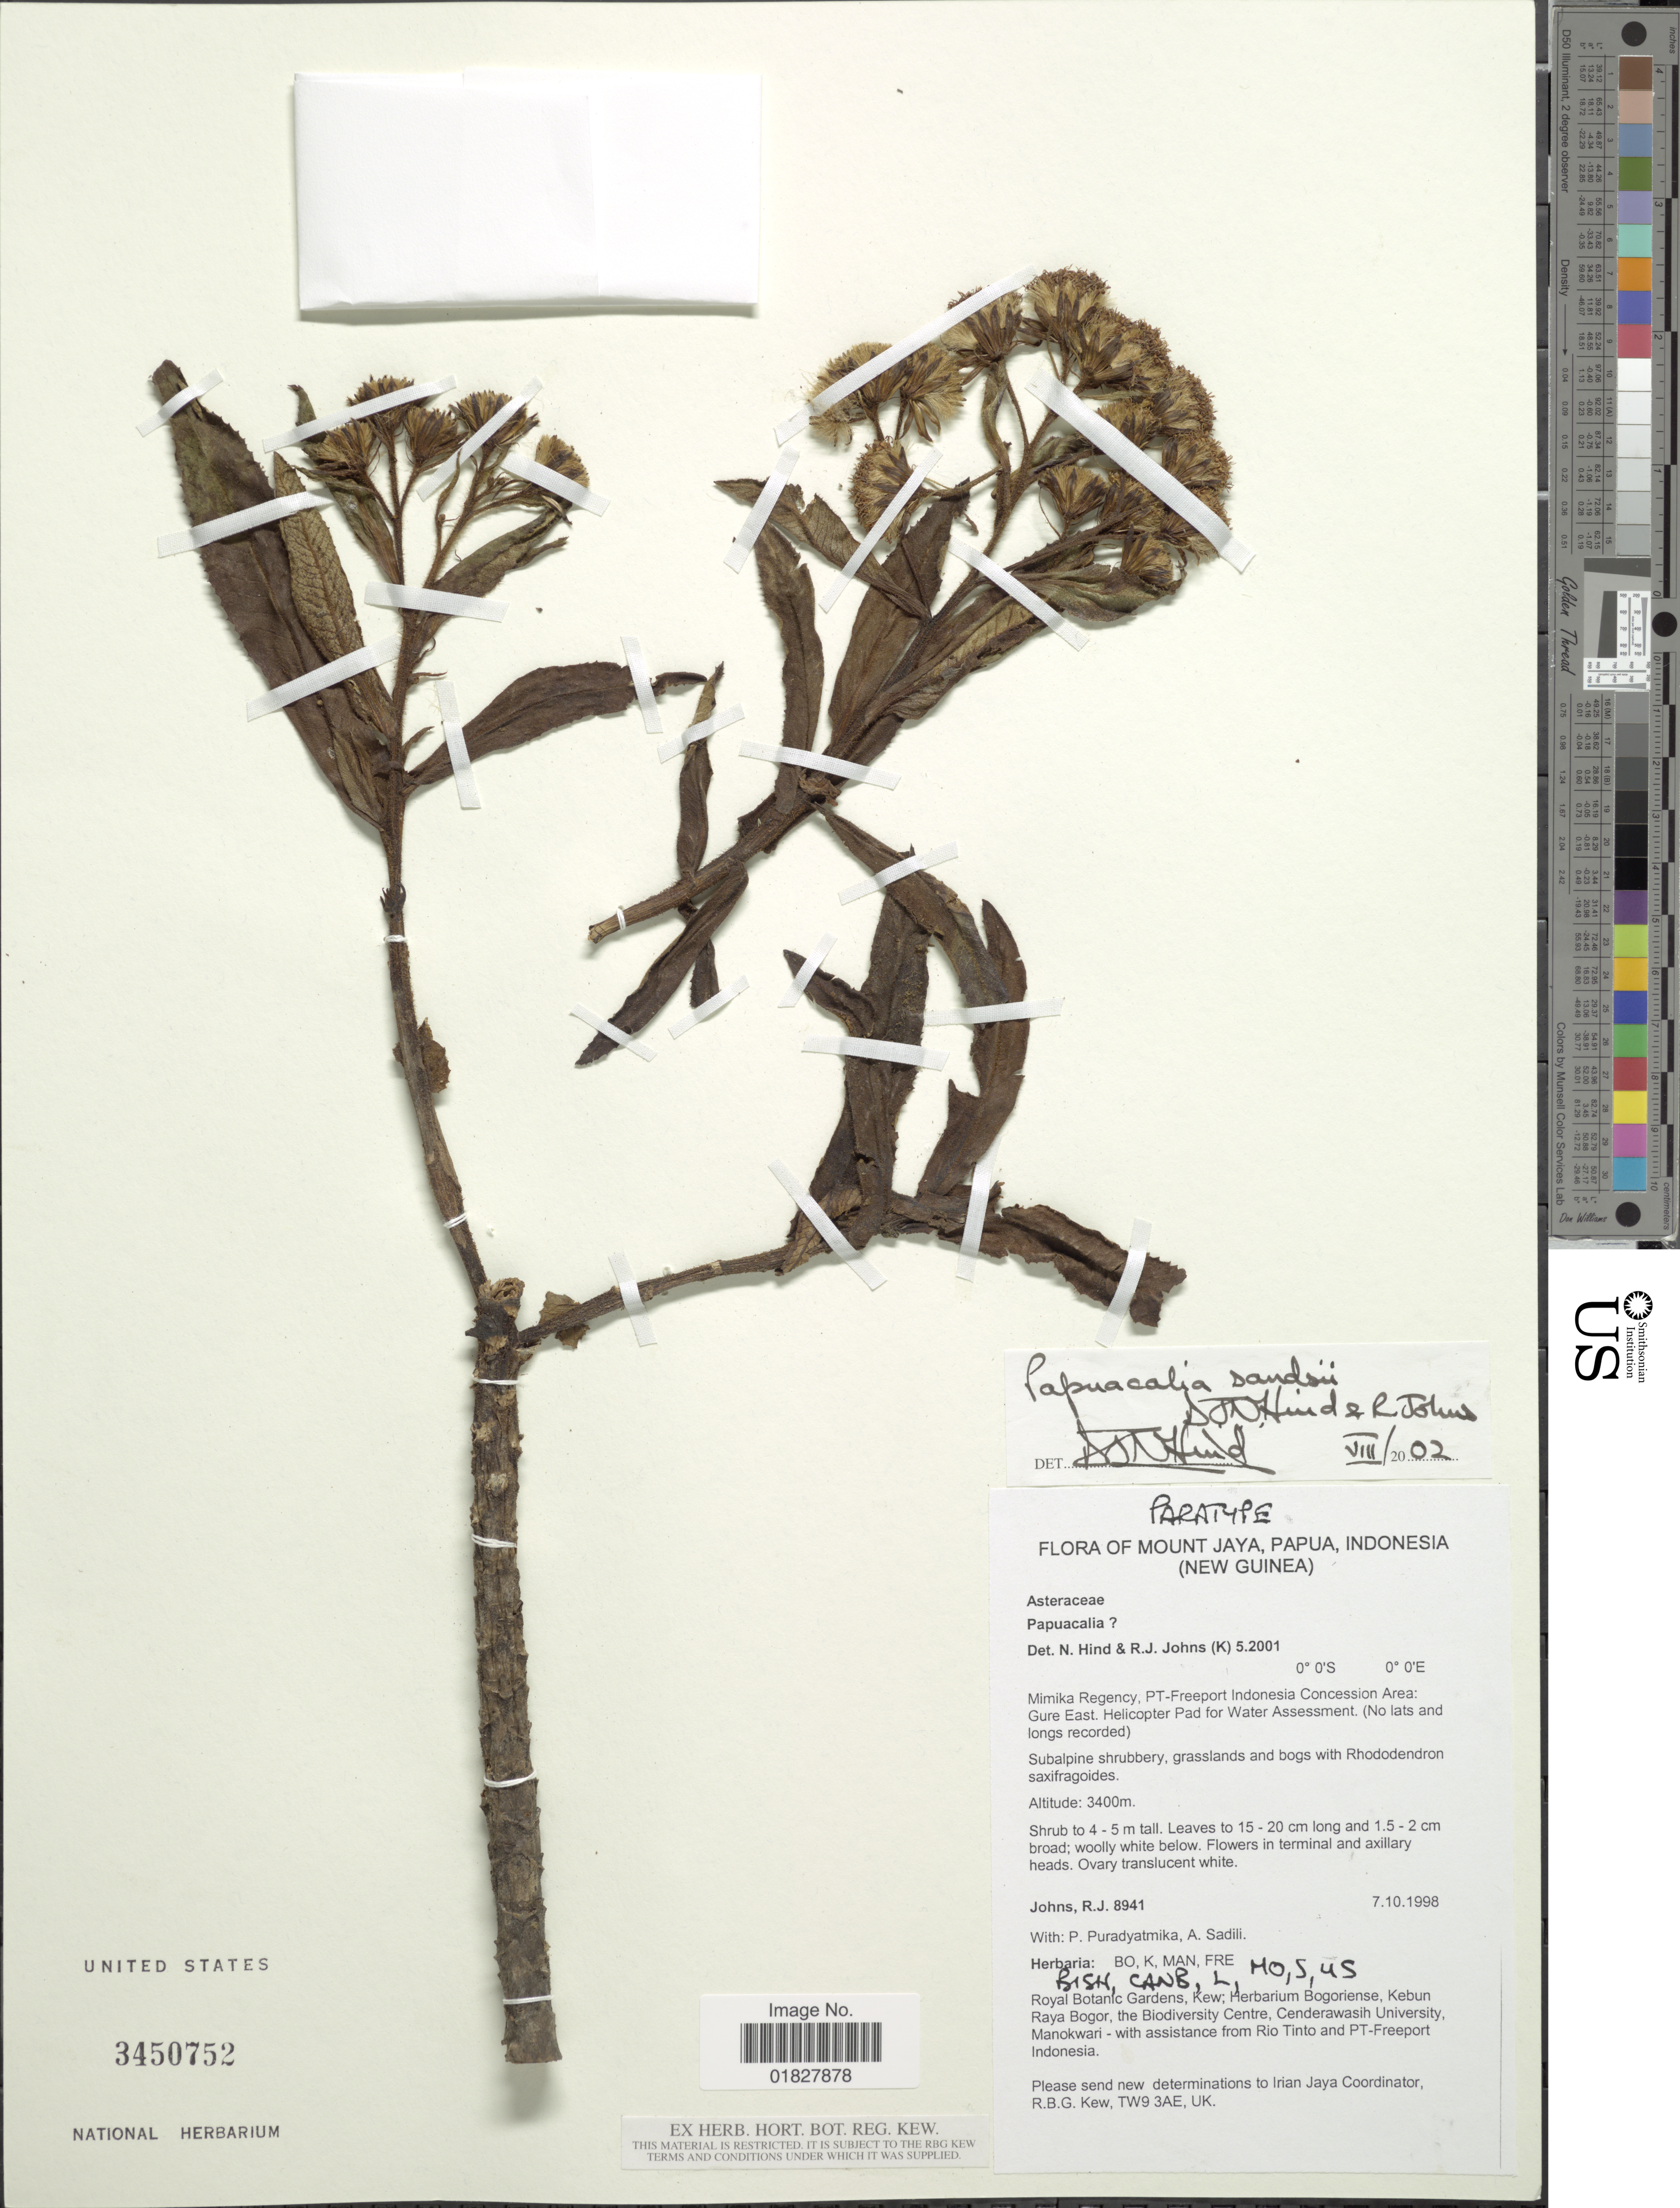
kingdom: Plantae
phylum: Tracheophyta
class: Magnoliopsida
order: Asterales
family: Asteraceae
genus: Papuacalia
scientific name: Papuacalia sandsii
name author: D.J.N. Hind & R.J. Johns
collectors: R. Johns, P. Puradyatmika & A. Sadili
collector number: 8941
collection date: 1998-10-07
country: Indonesia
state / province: Papua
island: New Guinea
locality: Mount Jaya (New Guinea), Mimika Regency, PT-Freeport Indonesia Concession Area, Gure East, Helicopter Pad for Water Assessment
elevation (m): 3400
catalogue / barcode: US 3450752